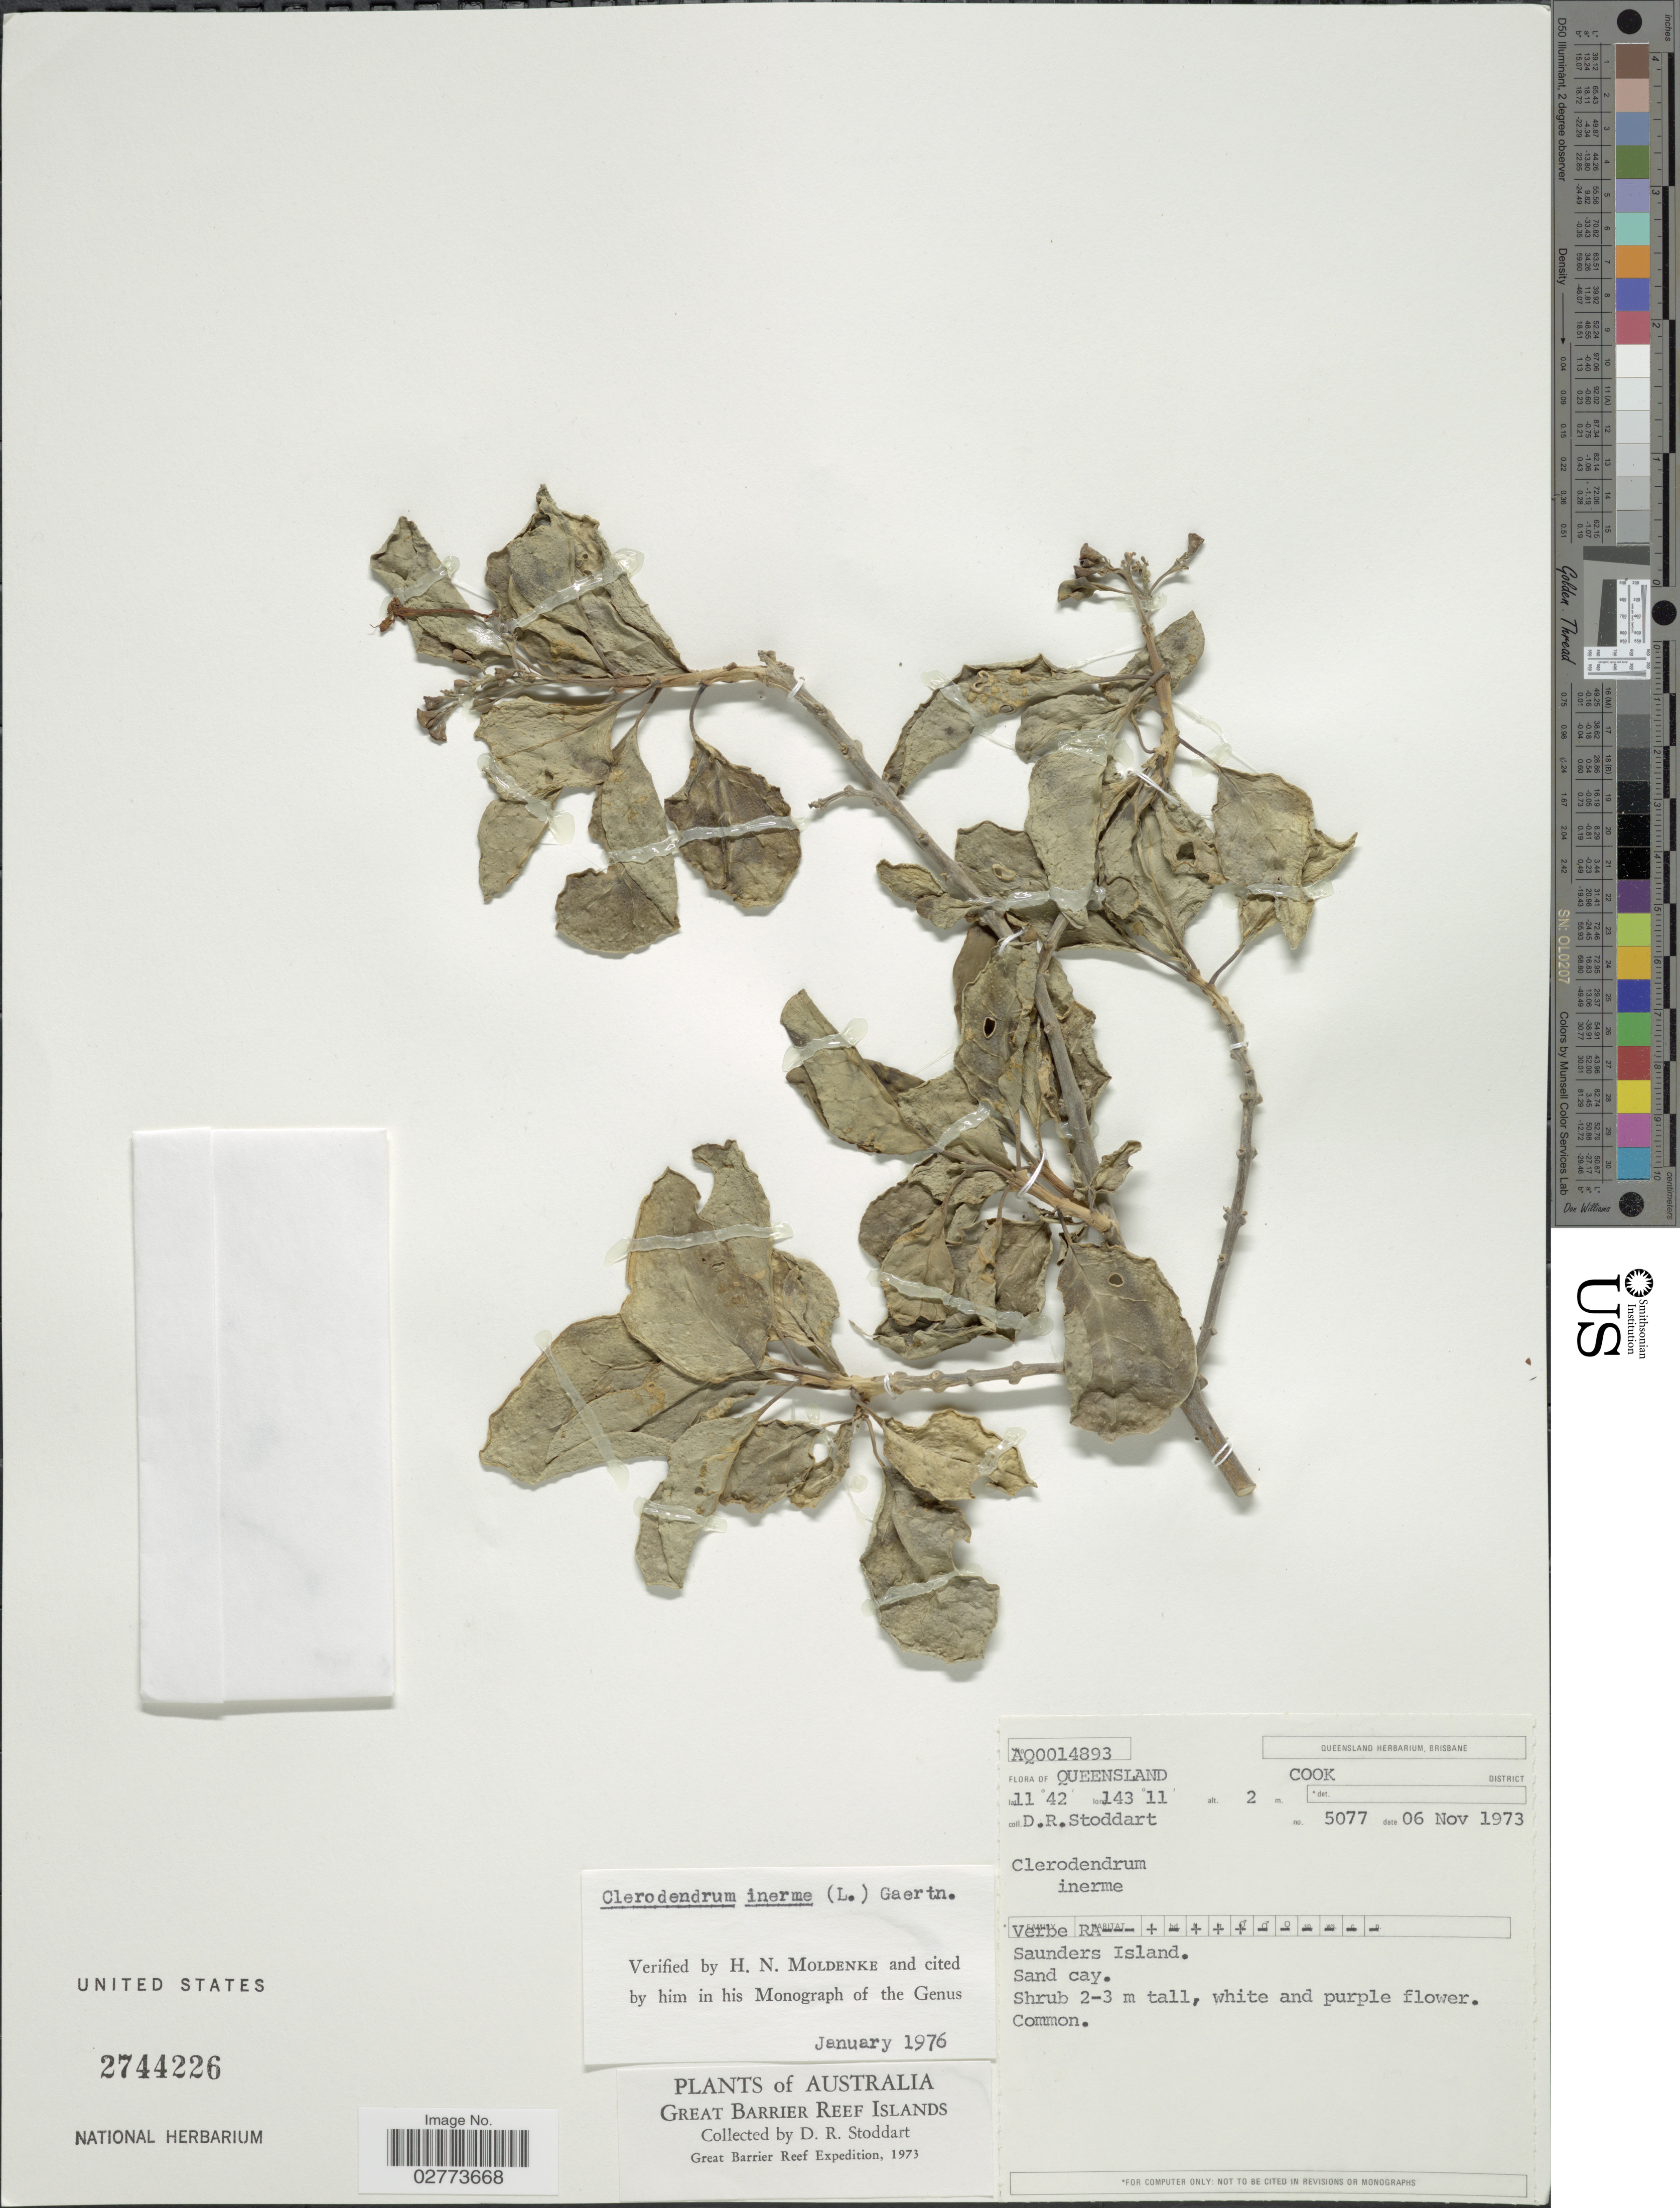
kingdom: Plantae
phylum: Tracheophyta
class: Magnoliopsida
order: Lamiales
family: Lamiaceae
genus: Clerodendrum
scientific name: Clerodendrum inerme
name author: (L.) Gaertn.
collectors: D. R. Stoddart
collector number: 5077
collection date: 1973-11-06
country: Australia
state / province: Queensland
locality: Cook District, Saunders Island, Great Barrier Reef Islands.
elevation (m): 2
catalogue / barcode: US 2744226